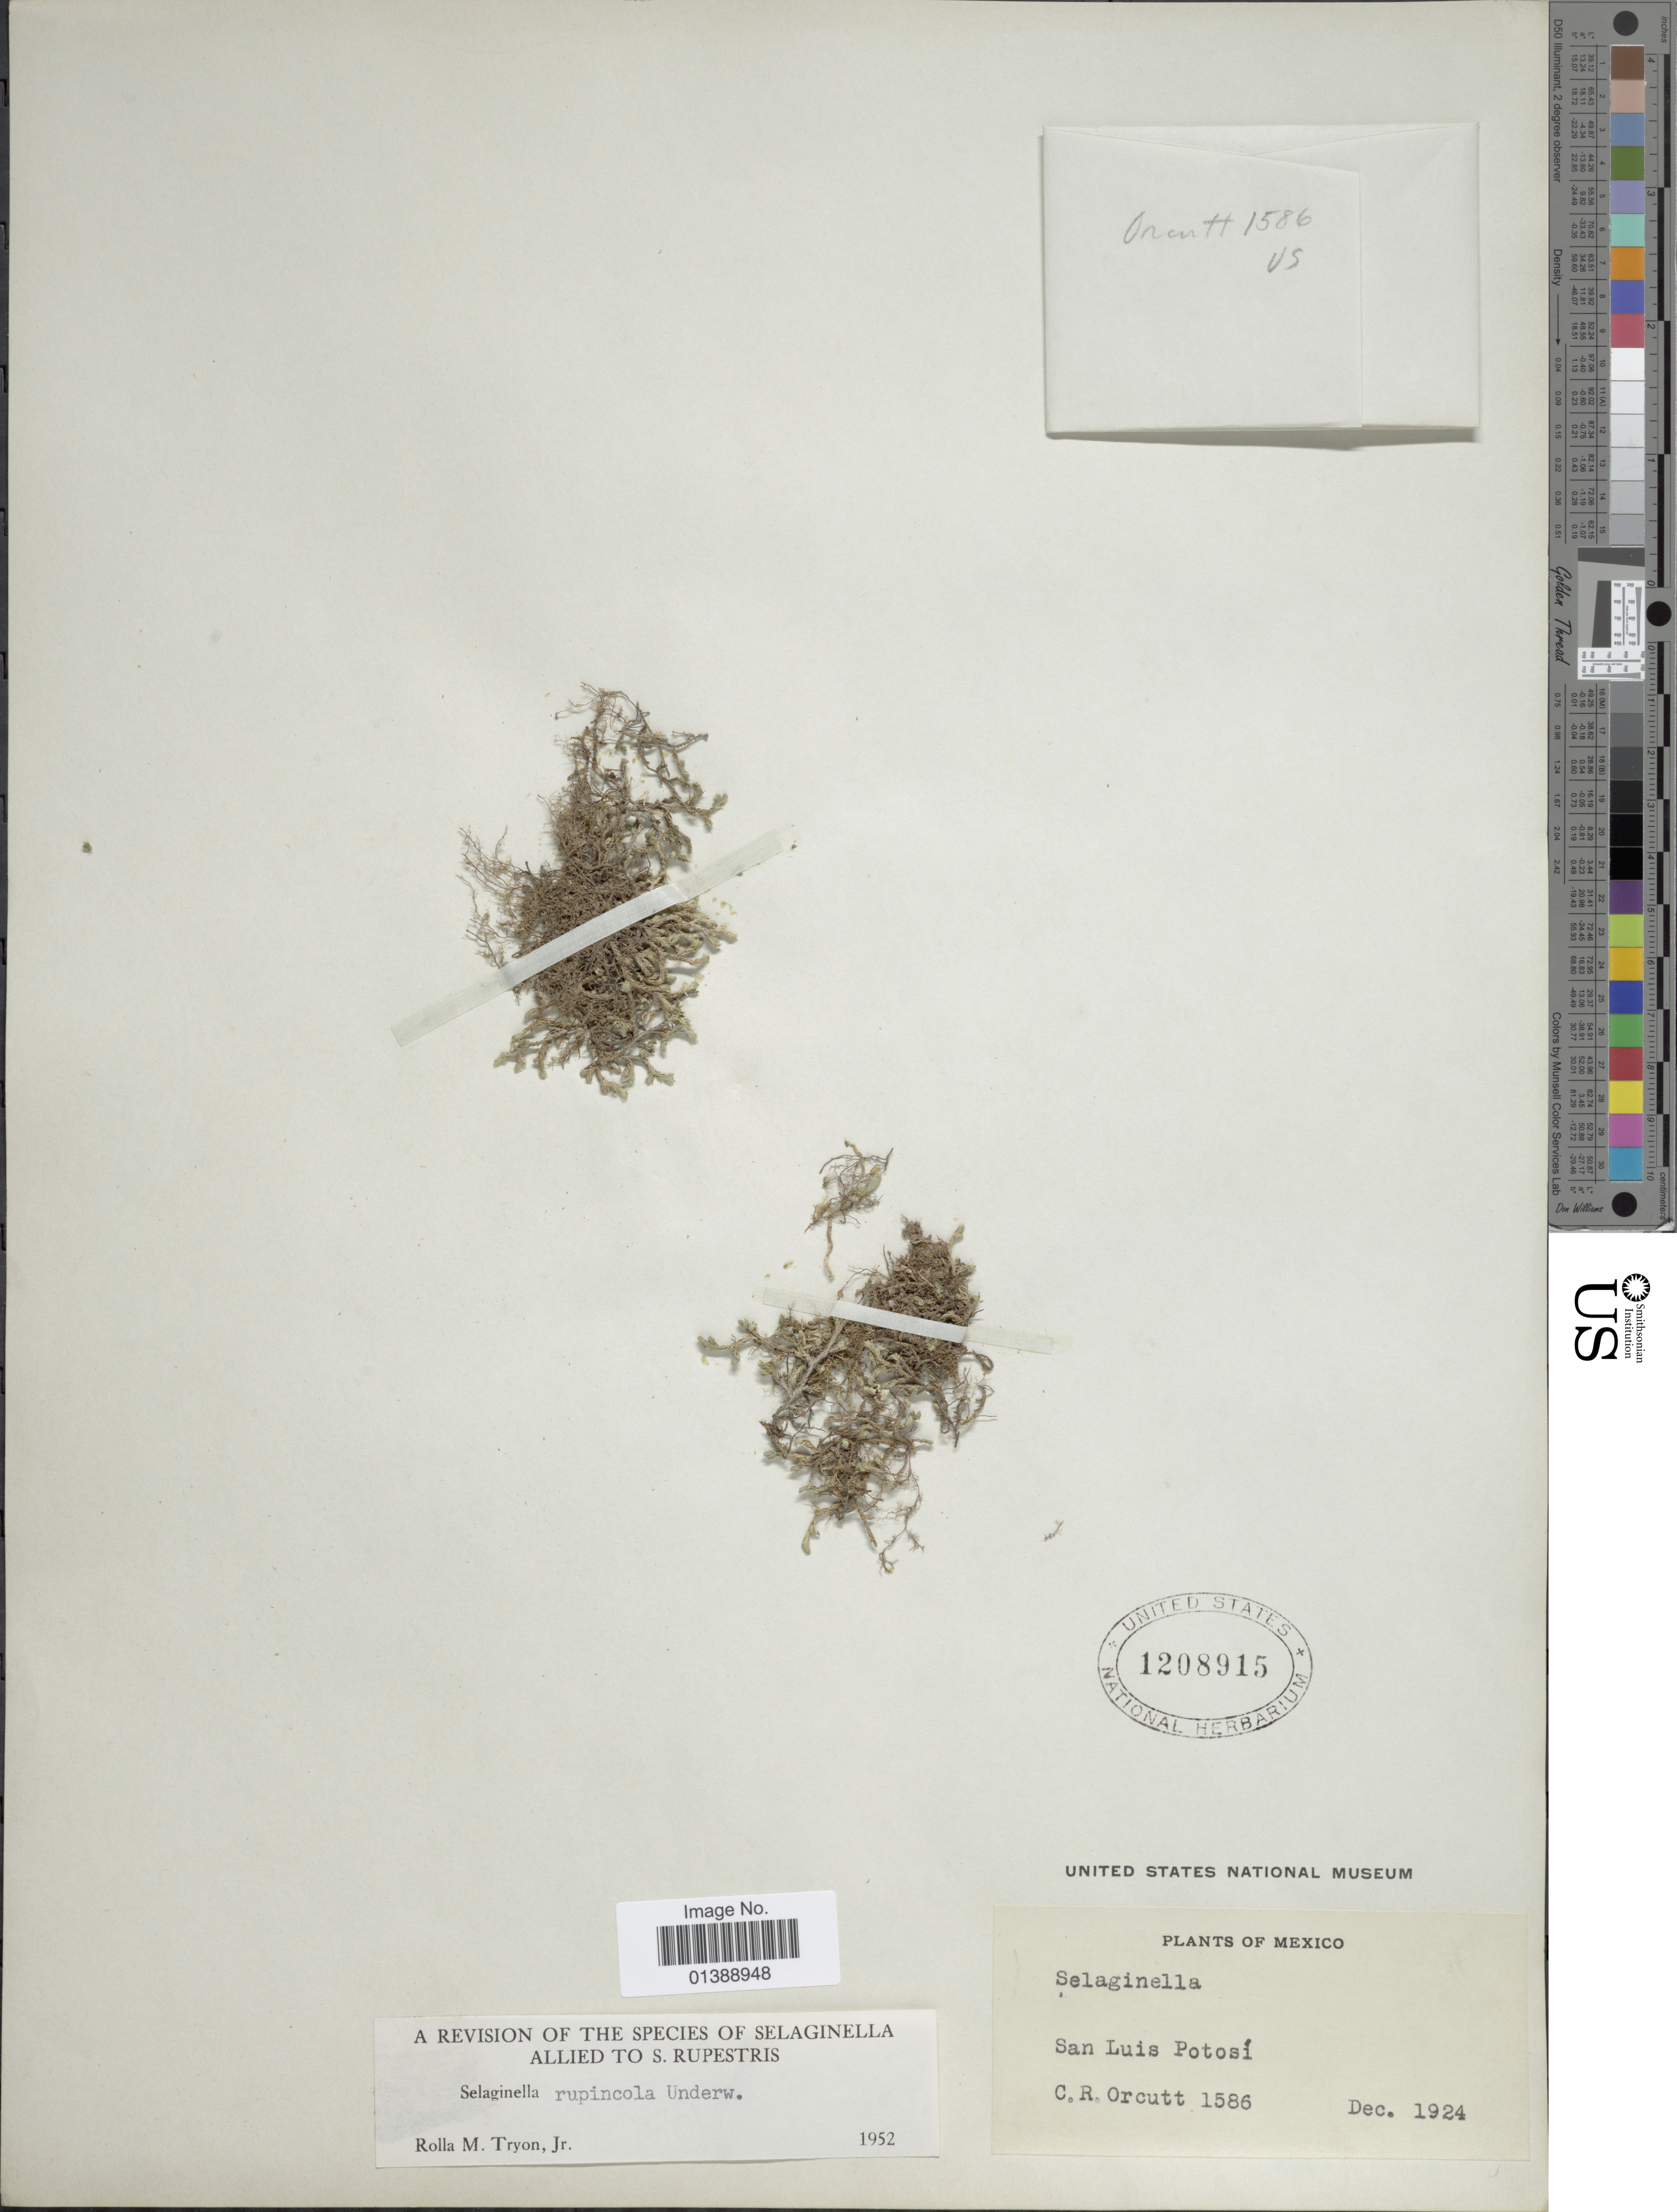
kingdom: Plantae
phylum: Tracheophyta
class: Lycopodiopsida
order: Selaginellales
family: Selaginellaceae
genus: Selaginella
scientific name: Selaginella rupincola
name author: Underw.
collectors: C. R. Orcutt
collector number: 1586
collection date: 1924-12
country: Mexico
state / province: San Luis Potosí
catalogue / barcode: US 1208915